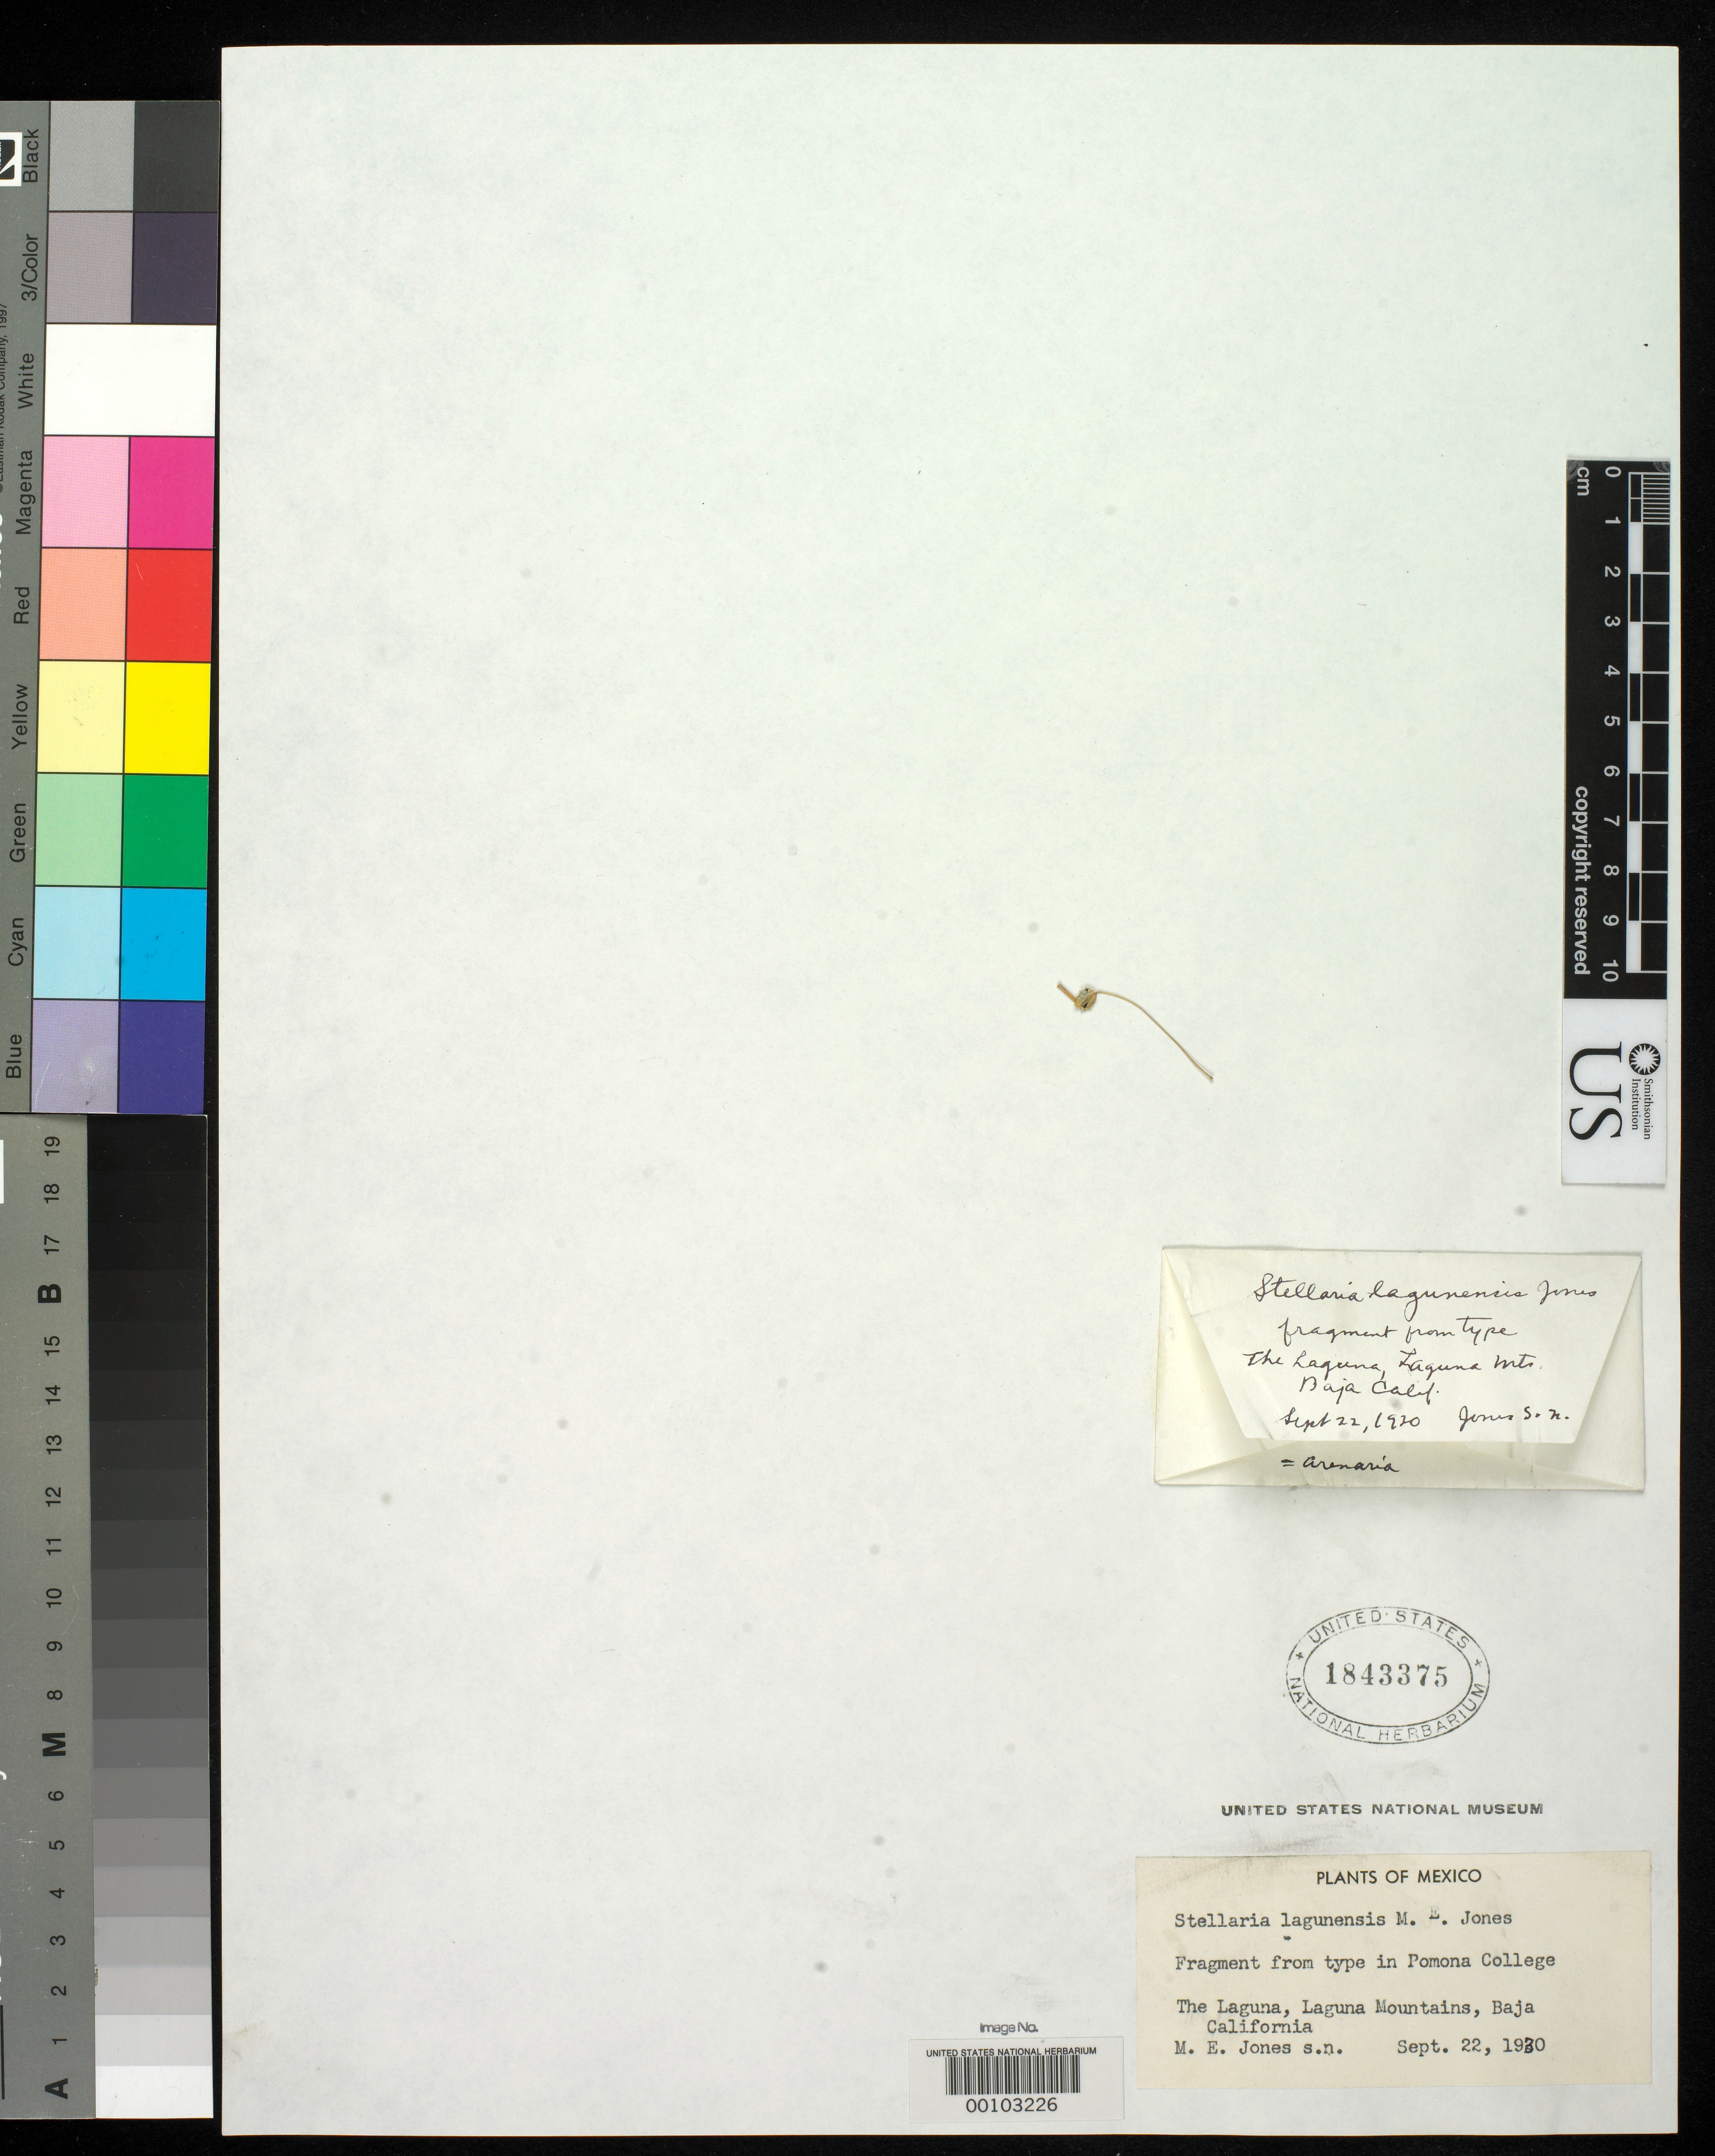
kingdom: Plantae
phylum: Tracheophyta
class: Magnoliopsida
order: Caryophyllales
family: Caryophyllaceae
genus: Stellaria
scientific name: Stellaria lagunensis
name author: M.E. Jones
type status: Type Fragment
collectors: M. E. Jones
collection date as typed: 22 Sep 1930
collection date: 1930-09-22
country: Mexico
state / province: Baja California Norte / Baja California Sur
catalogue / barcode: US 184375